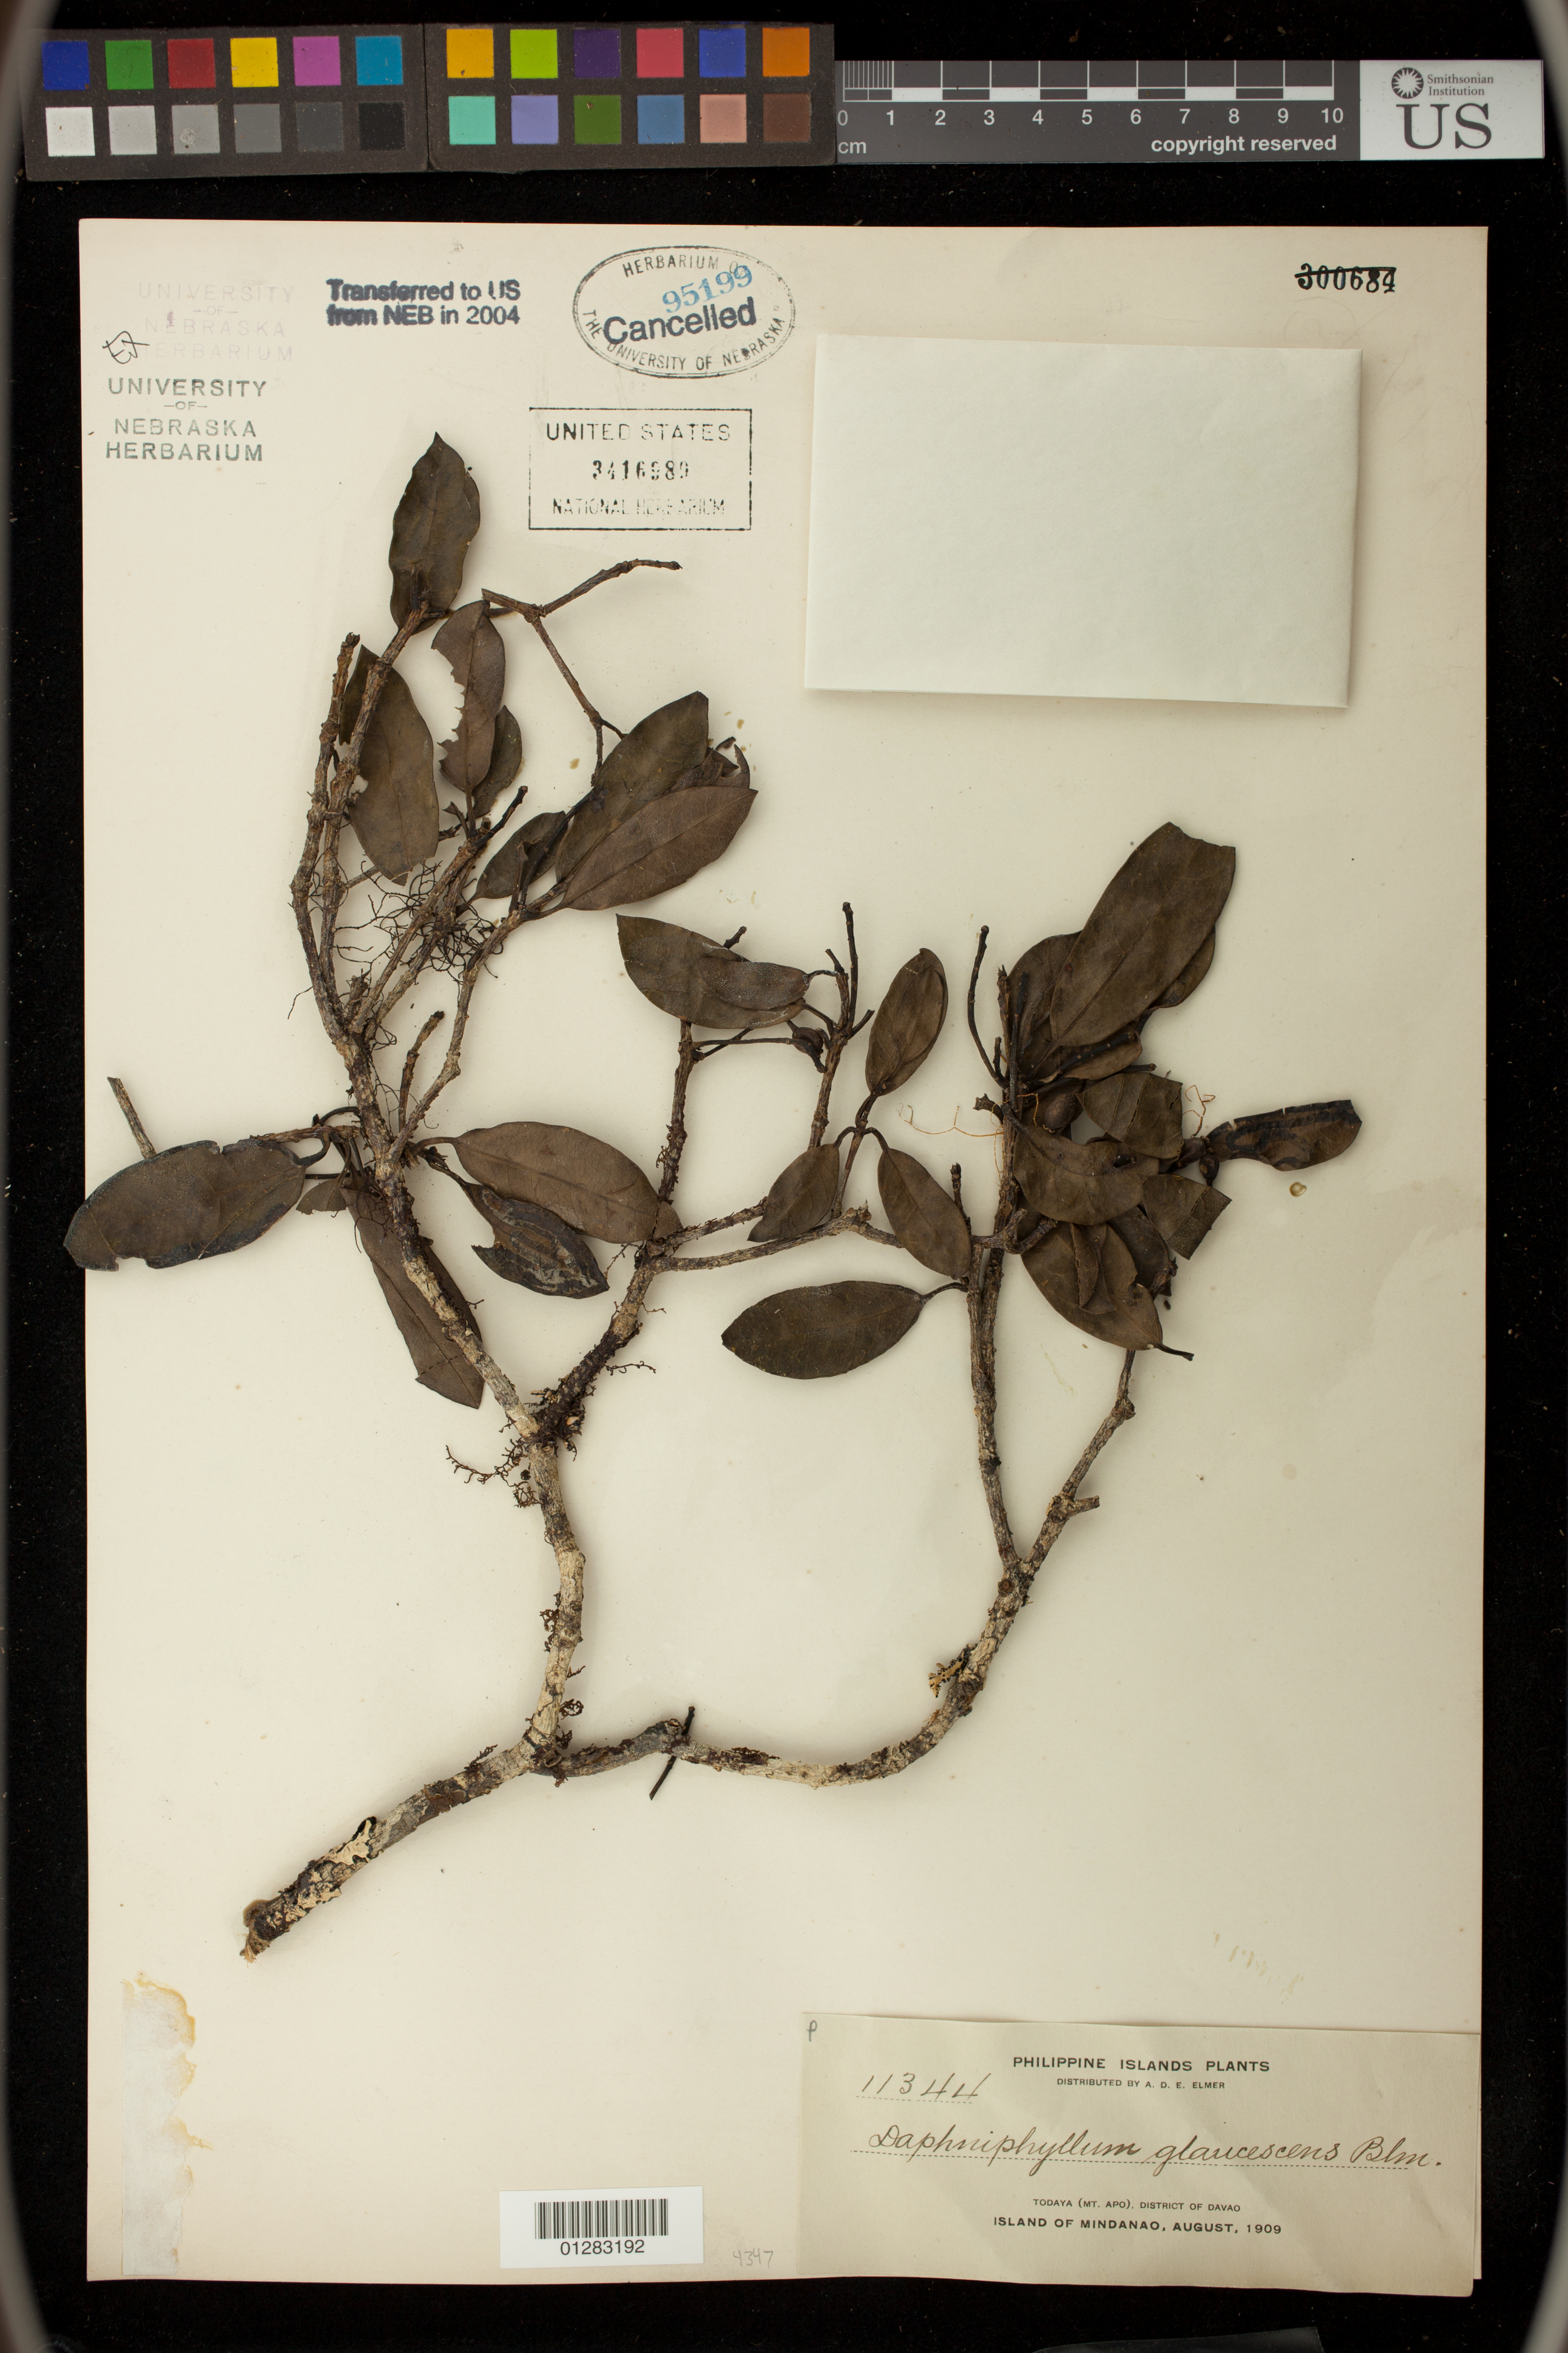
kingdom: Plantae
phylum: Tracheophyta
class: Magnoliopsida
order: Saxifragales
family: Daphniphyllaceae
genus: Daphniphyllum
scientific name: Daphniphyllum glaucescens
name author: Blume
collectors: A. D. E. Elmer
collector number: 11344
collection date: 1909-08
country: Philippines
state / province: Davao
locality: Todaya (Mt. Apo), District of Davao, Island of Mindanao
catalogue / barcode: US 3416980